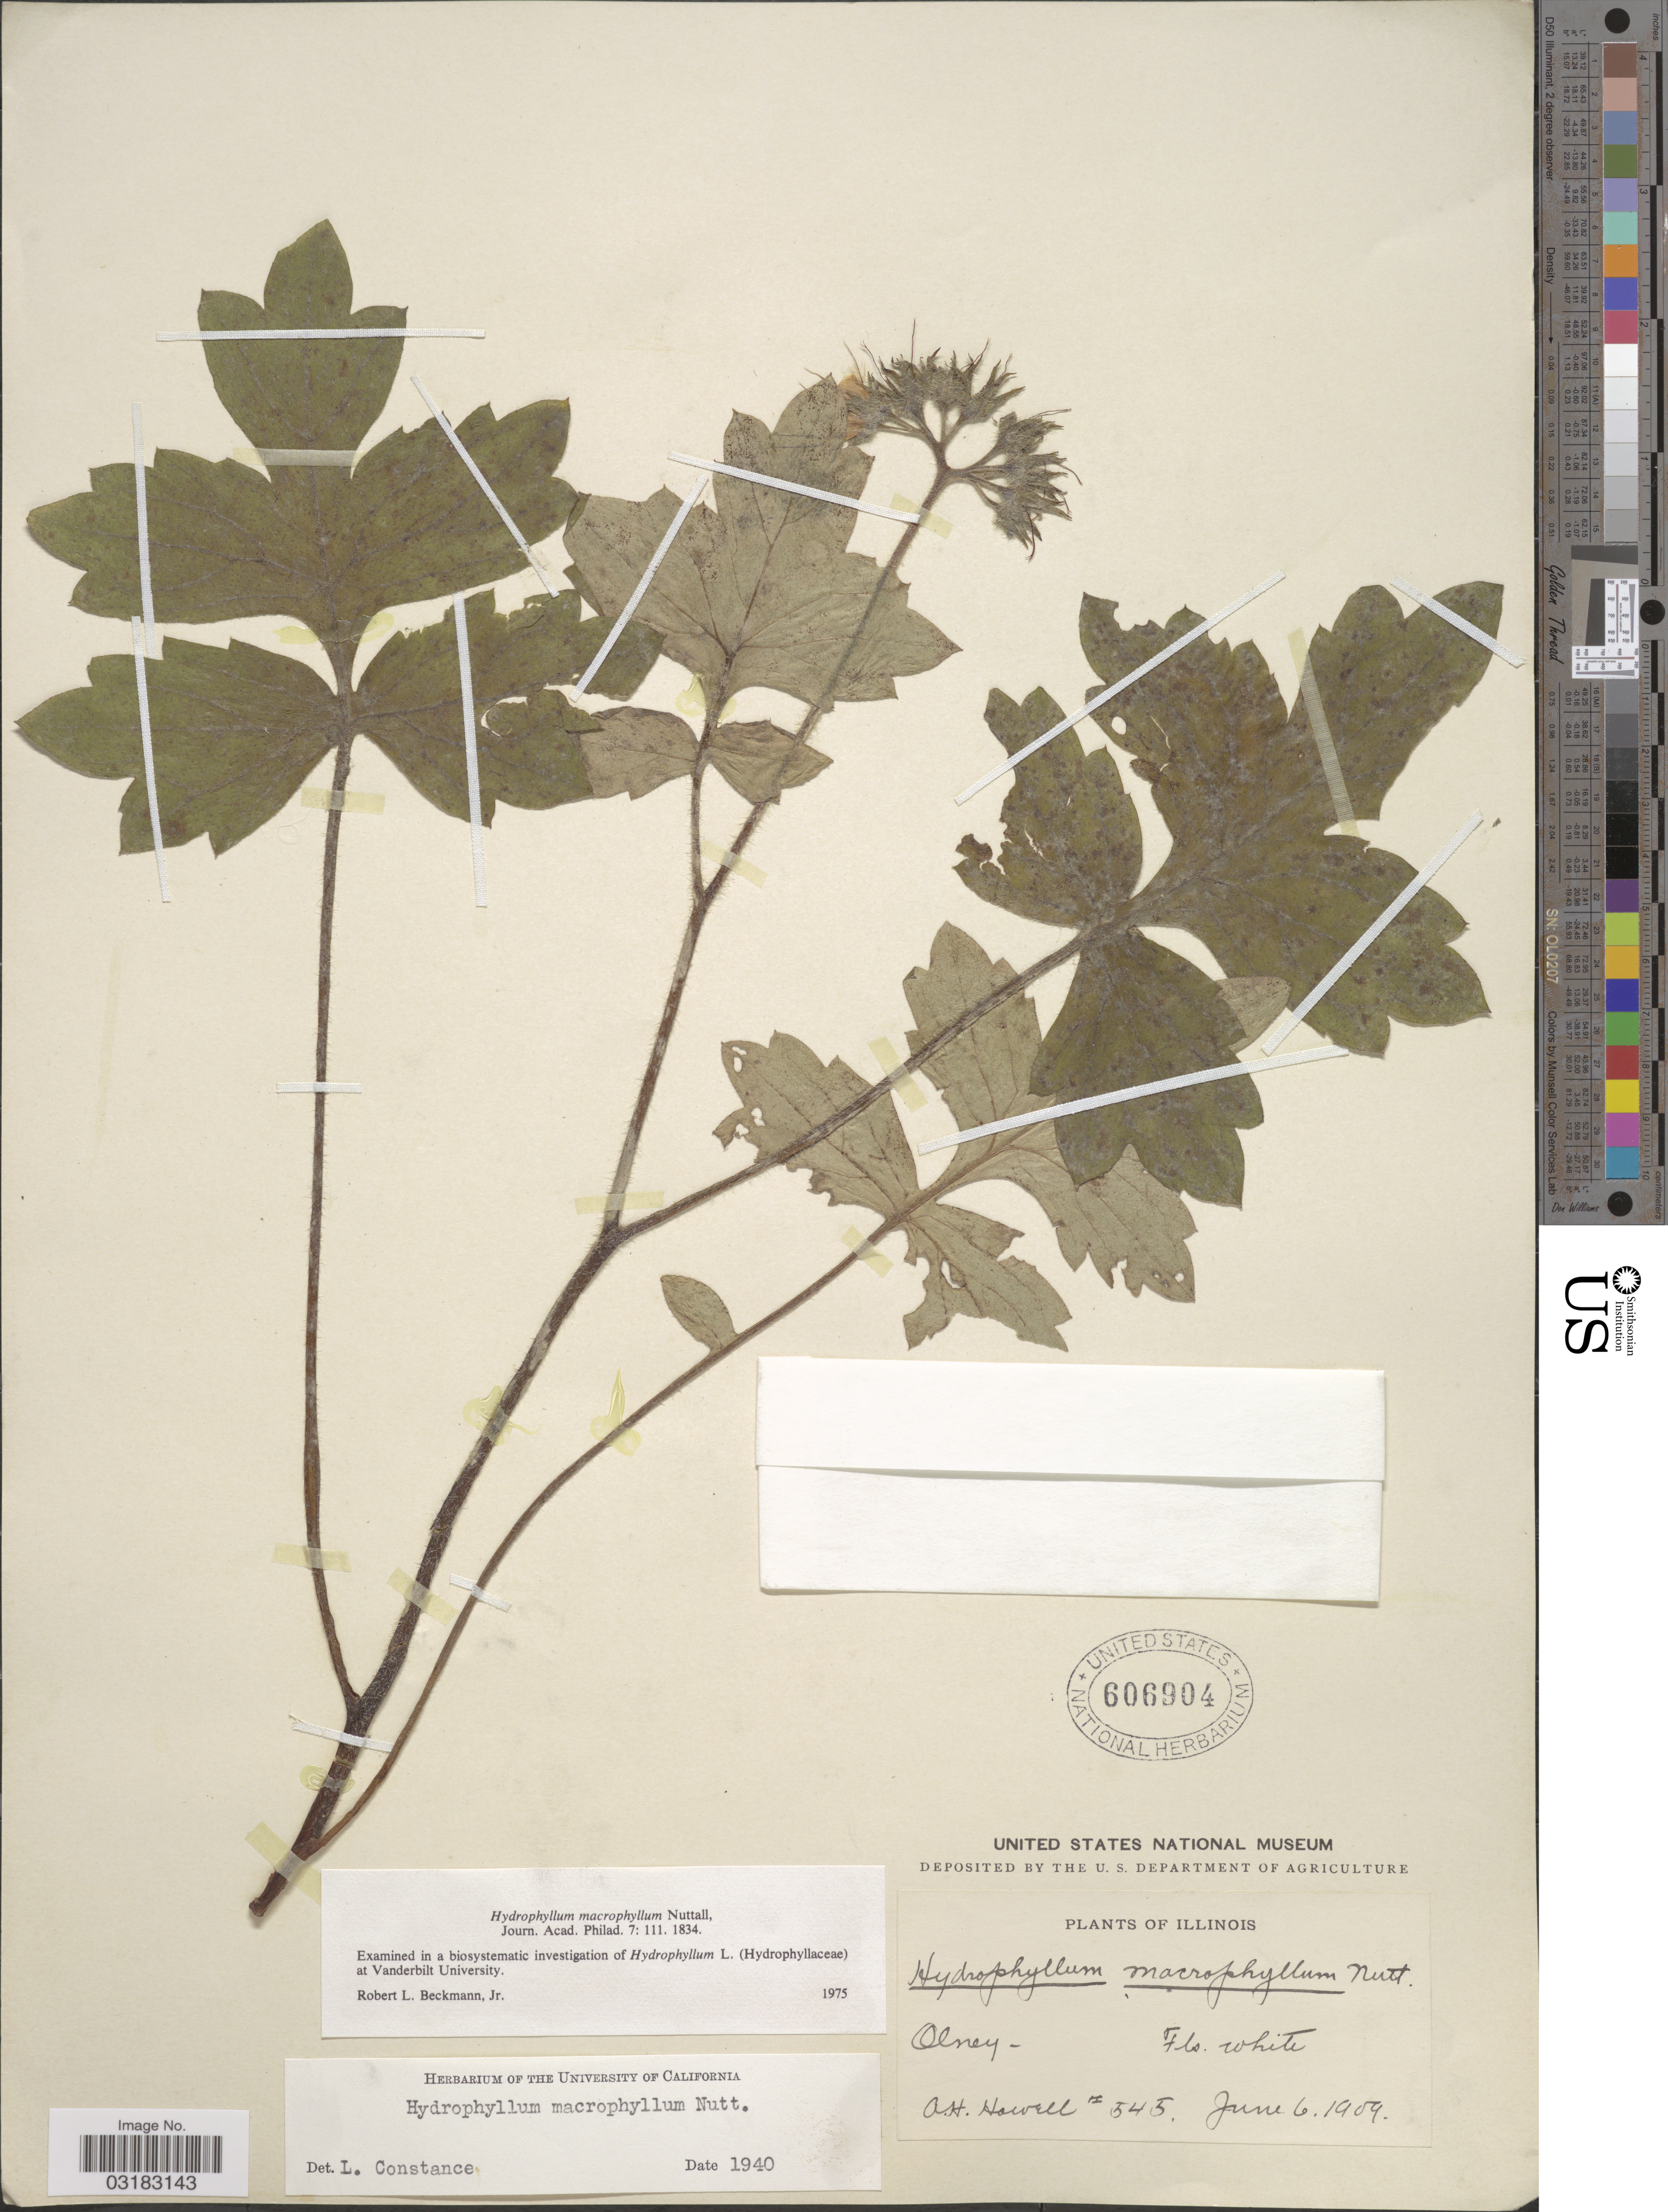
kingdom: Plantae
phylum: Tracheophyta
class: Magnoliopsida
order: Boraginales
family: Hydrophyllaceae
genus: Hydrophyllum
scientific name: Hydrophyllum macrophyllum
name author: Nutt.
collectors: A. Howell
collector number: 545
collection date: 1909-06-06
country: United States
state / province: Illinois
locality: Olney.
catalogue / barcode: US 606904